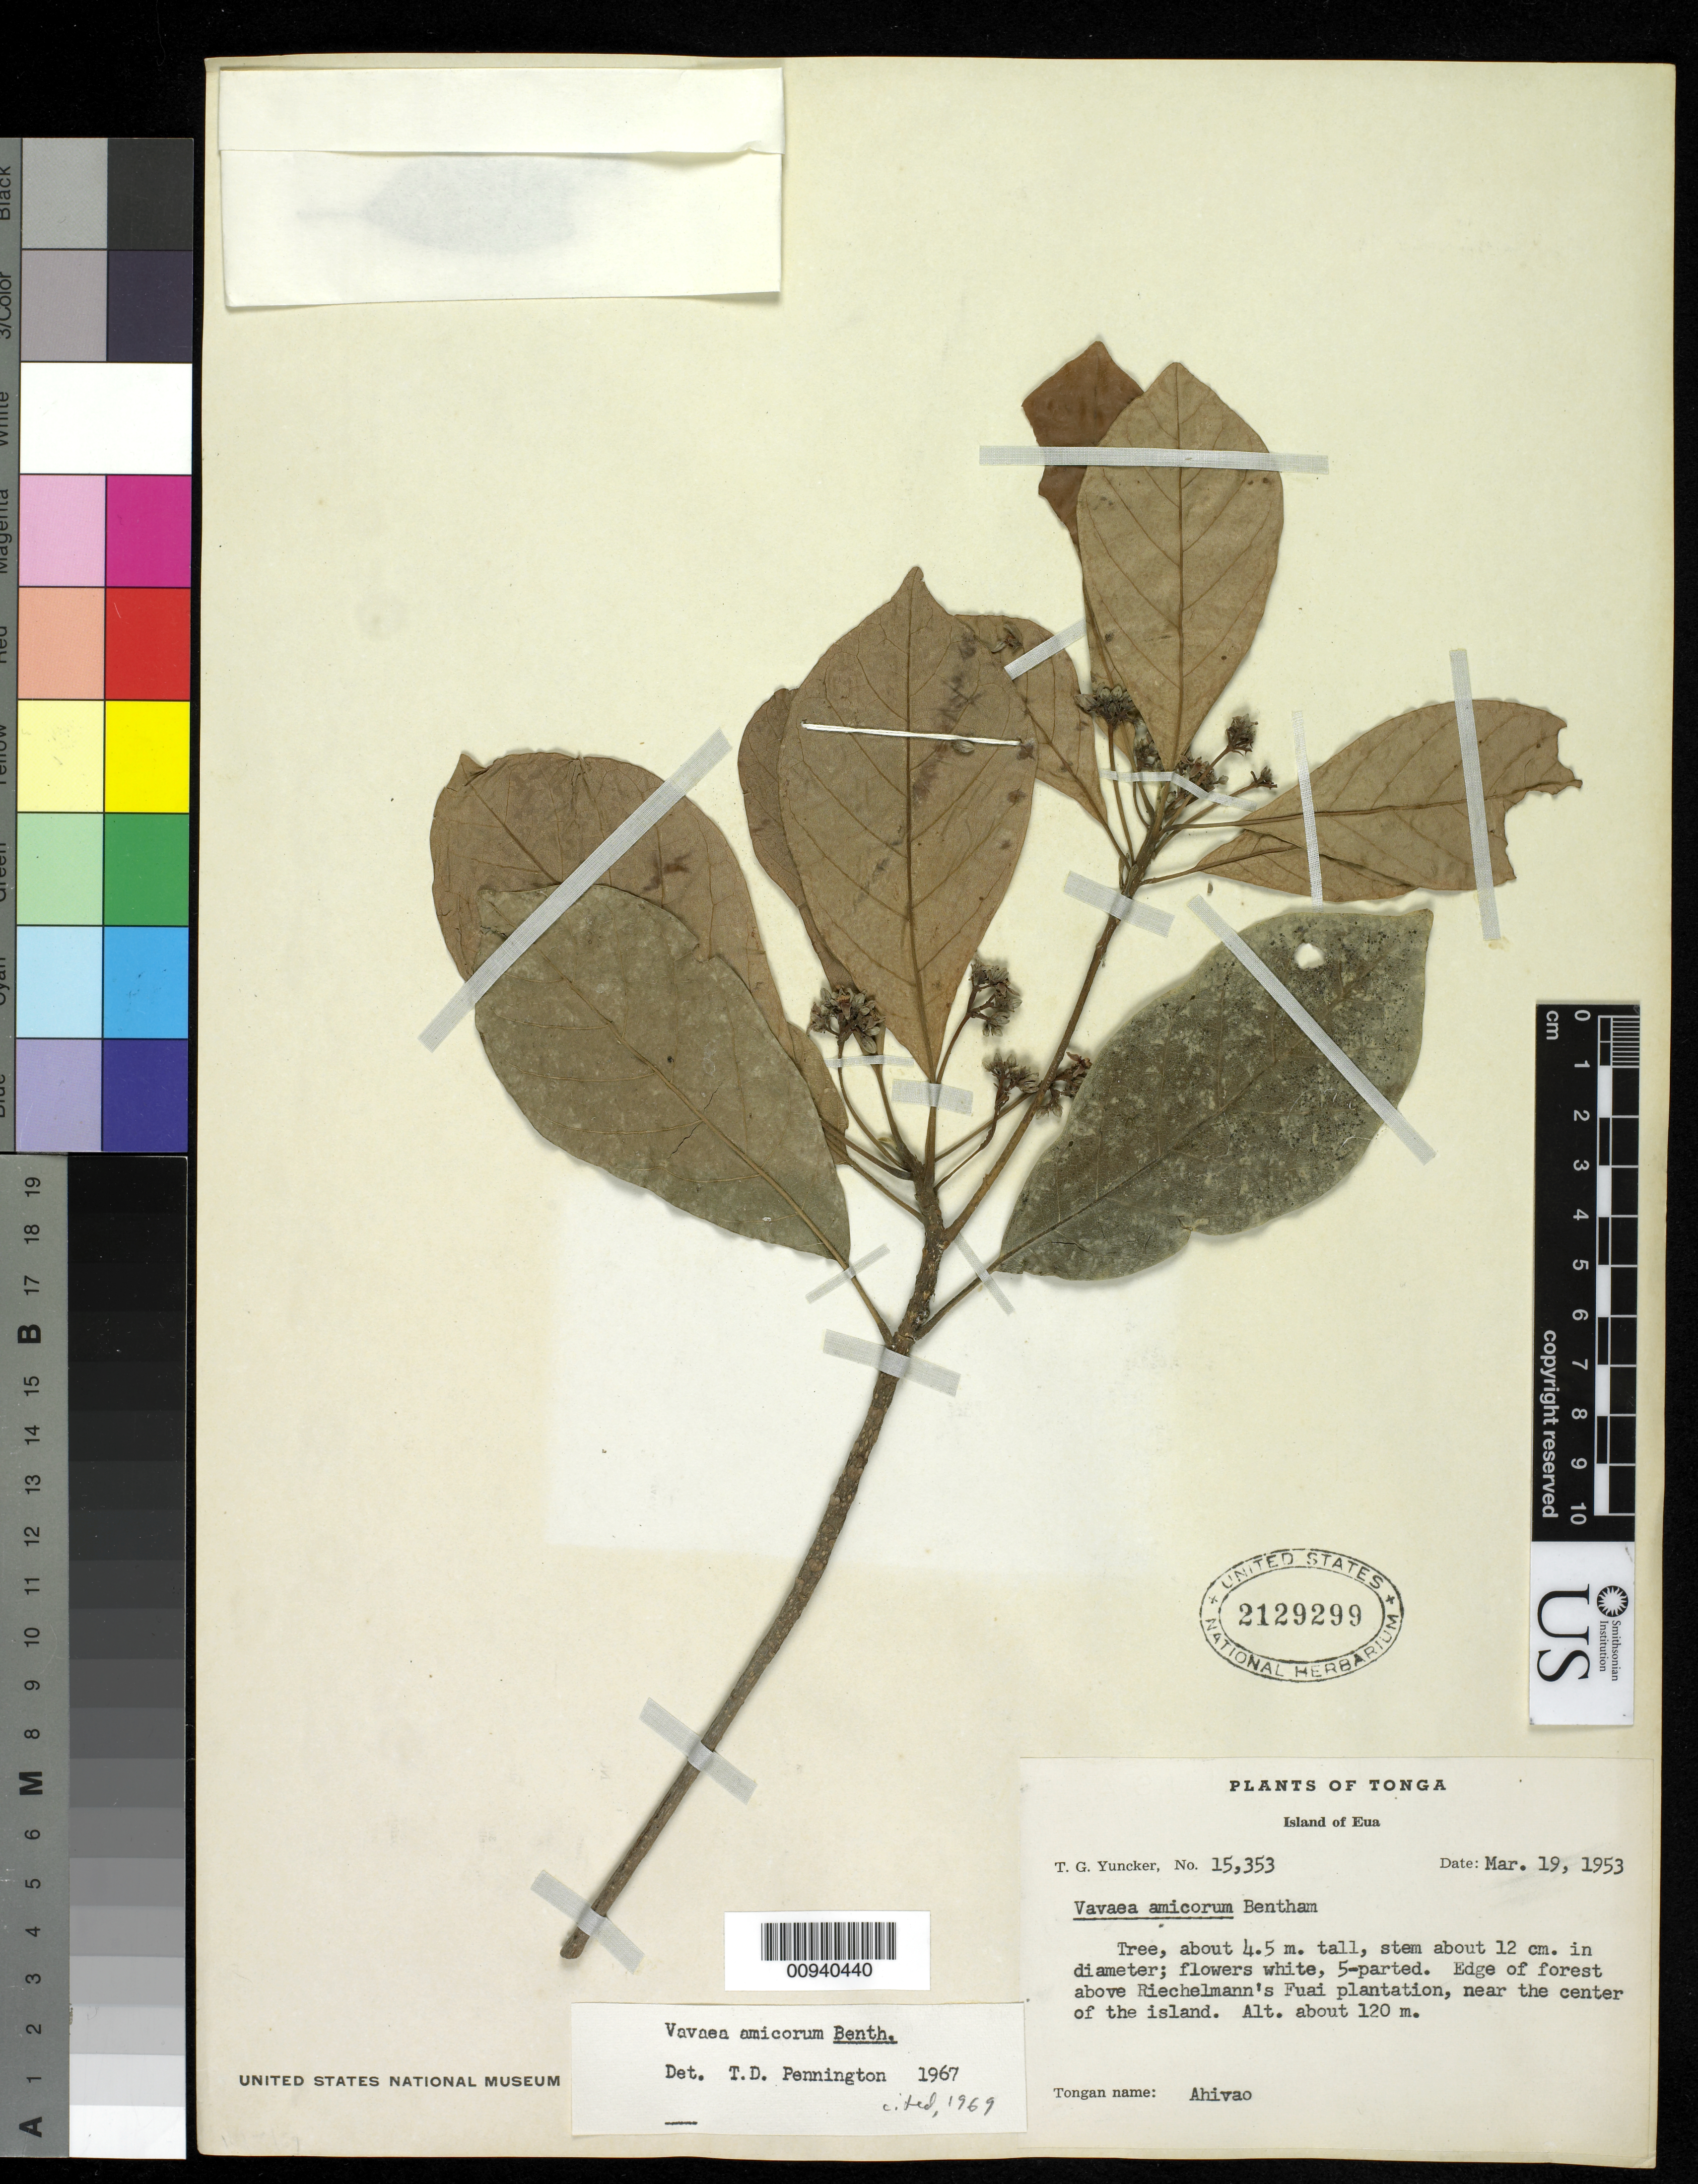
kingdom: Plantae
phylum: Tracheophyta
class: Magnoliopsida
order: Sapindales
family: Meliaceae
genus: Vavaea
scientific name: Vavaea amicorum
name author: Benth.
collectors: T. G. Yuncker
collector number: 15353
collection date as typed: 19 Mar 1953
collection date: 1953-03-19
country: Tonga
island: Eua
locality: Above Riechelmann's Fuai plantation near the center of the island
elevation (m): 120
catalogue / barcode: US 2129299